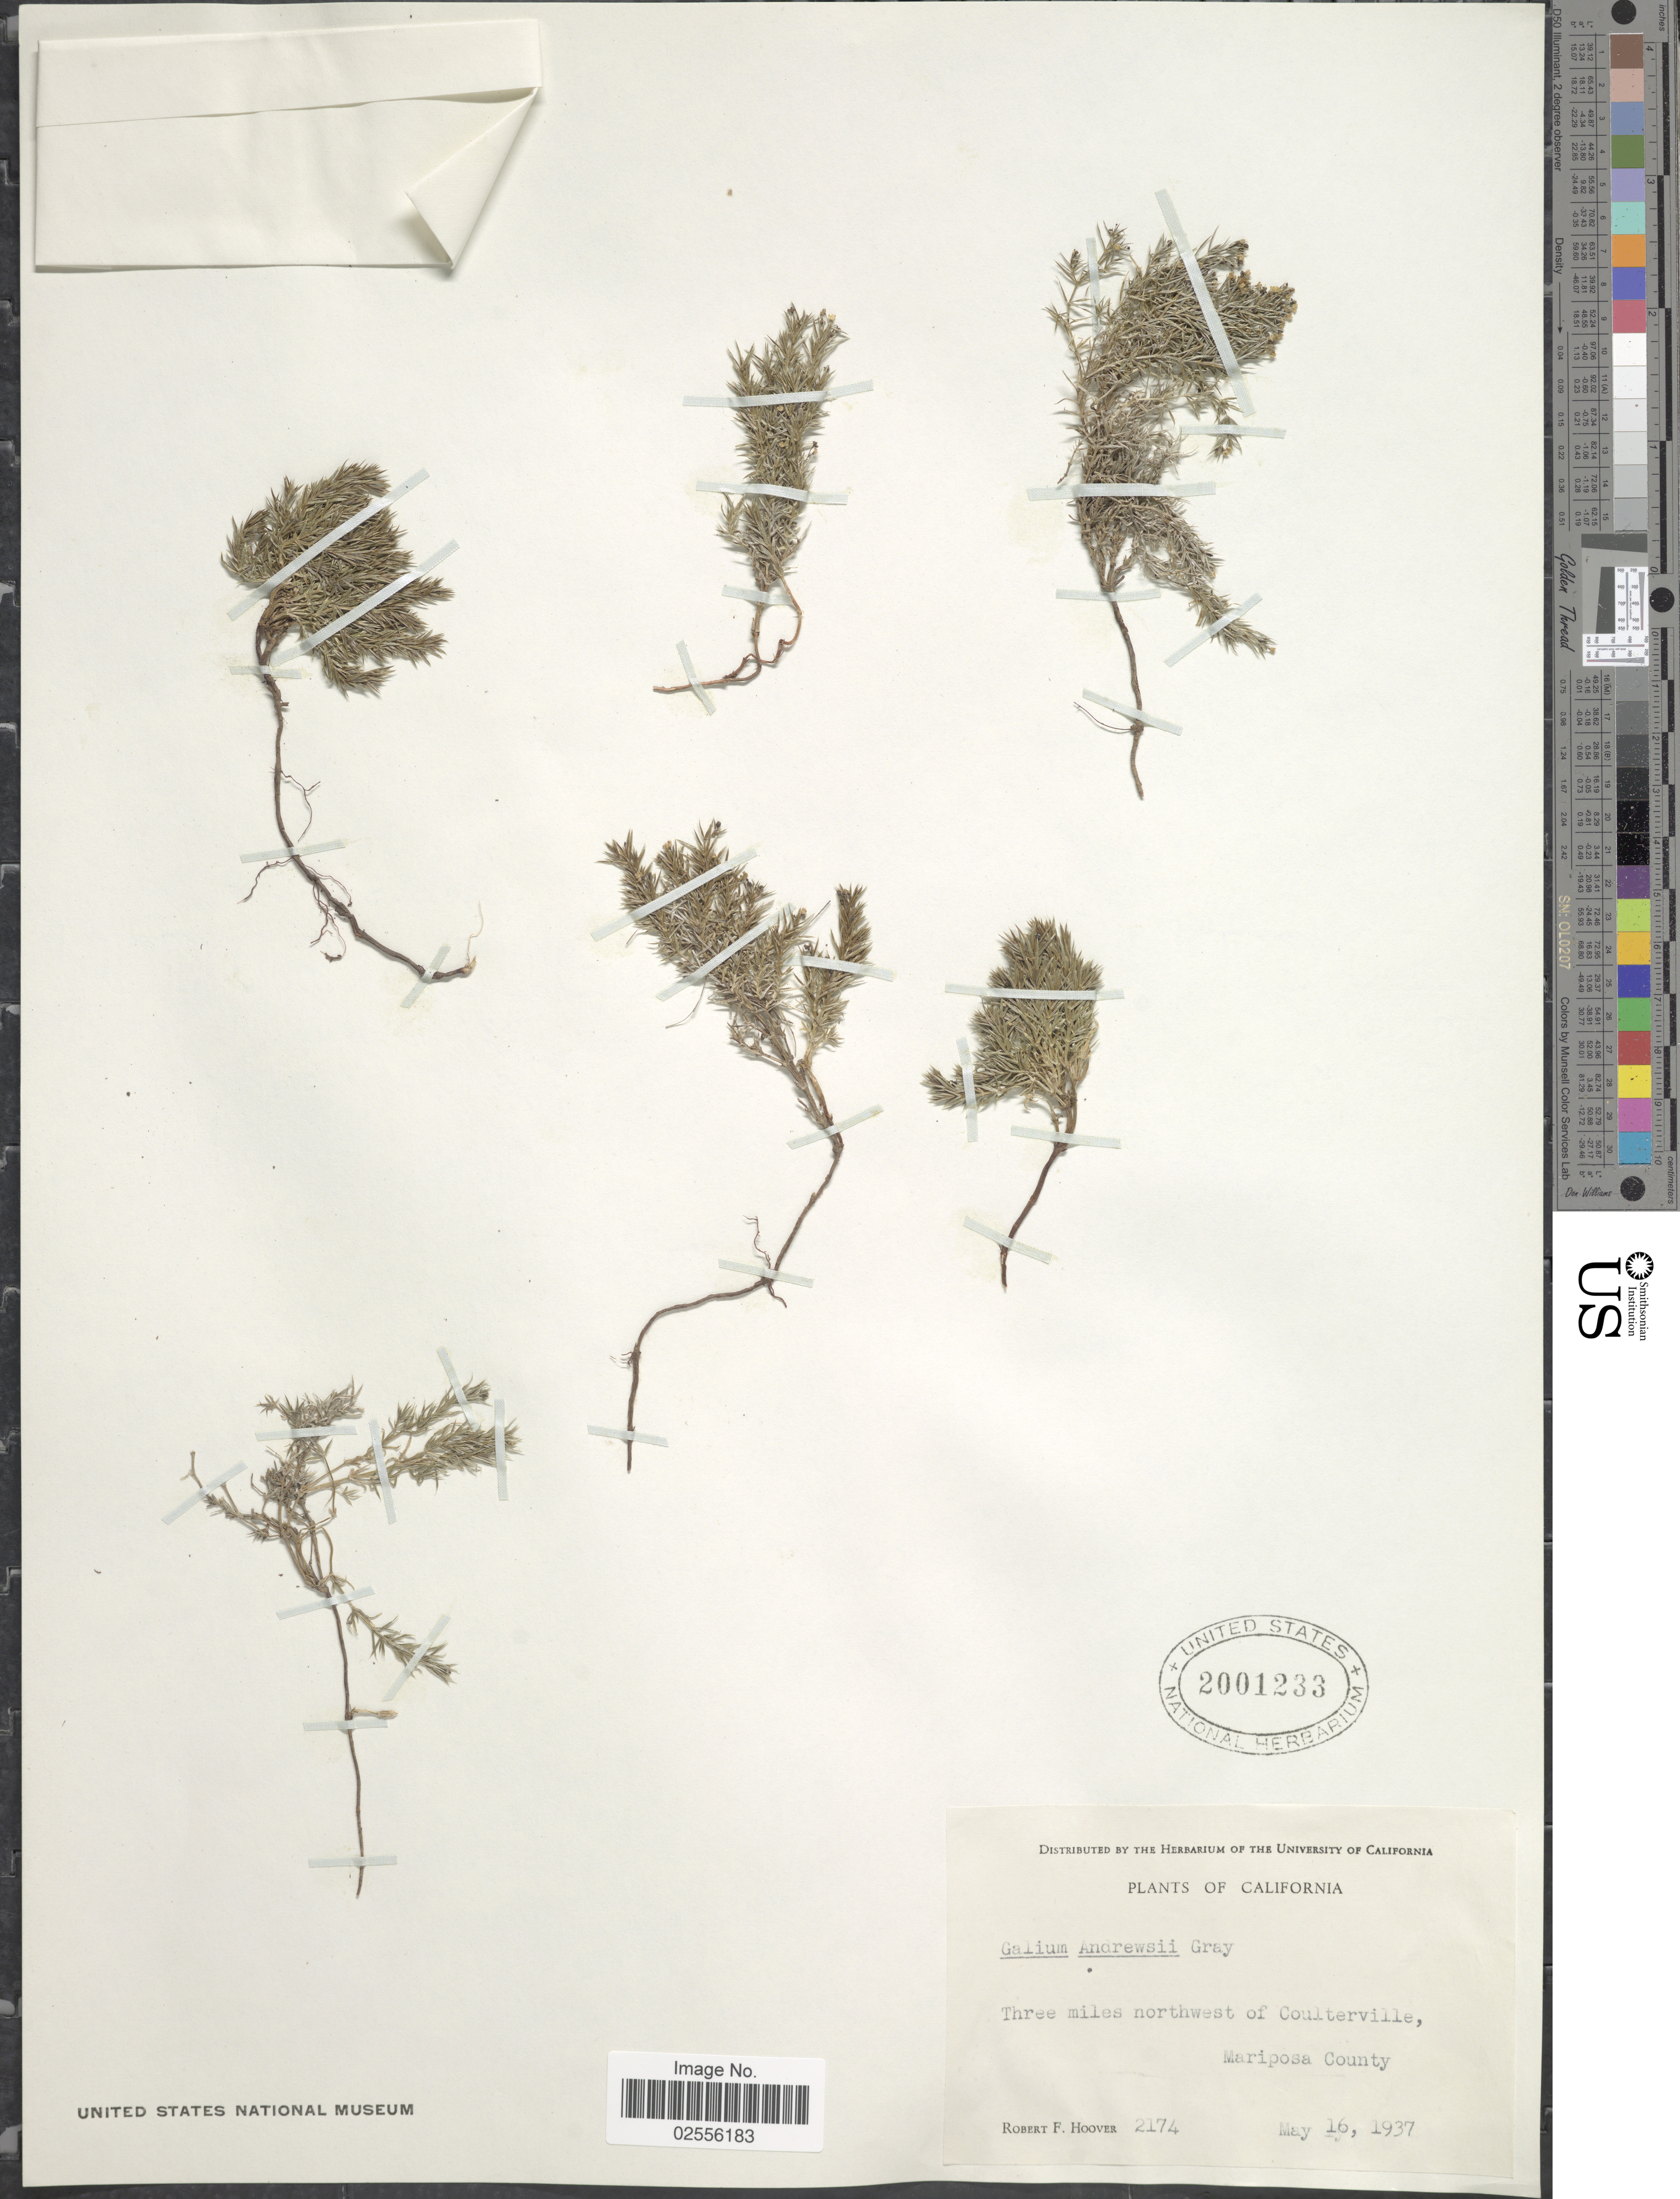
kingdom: Plantae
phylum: Tracheophyta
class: Magnoliopsida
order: Gentianales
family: Rubiaceae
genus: Galium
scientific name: Galium andrewsii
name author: A. Gray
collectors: R. F. Hoover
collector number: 2174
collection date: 1937-05-16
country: United States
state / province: California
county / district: Mariposa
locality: Three miles northwest of Coulterville, Mariposa County.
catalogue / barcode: US 2001233